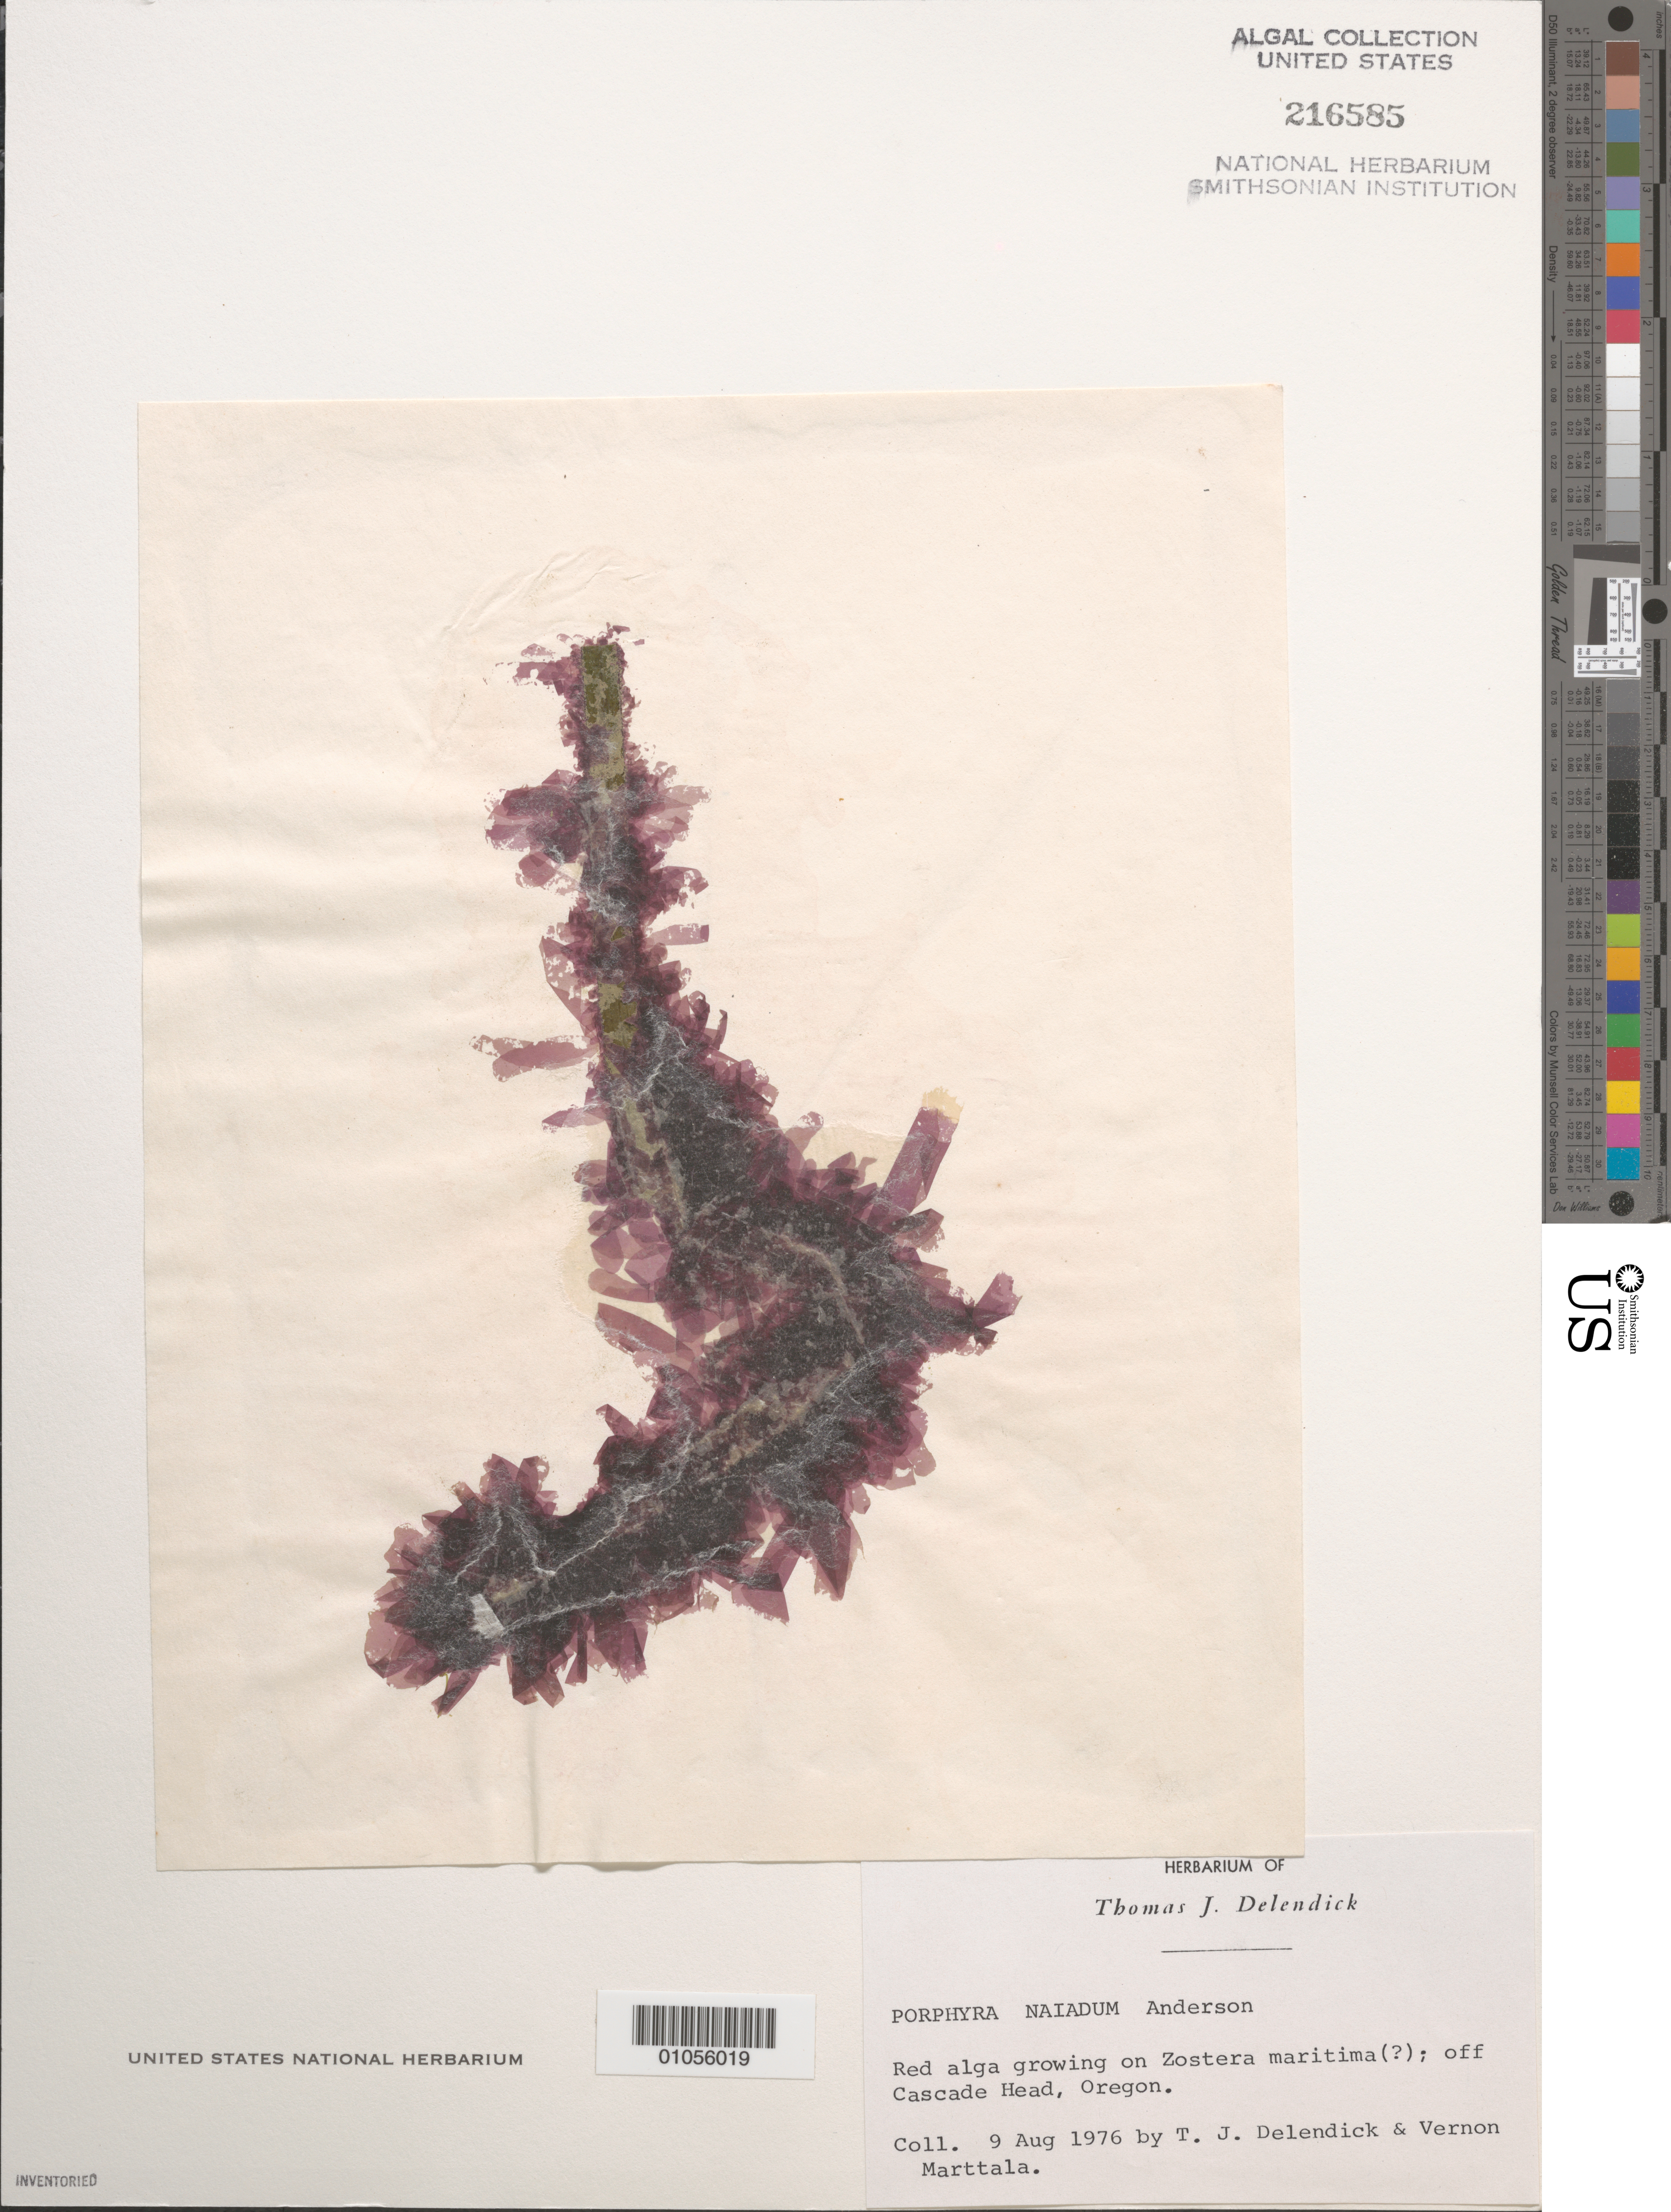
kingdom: Plantae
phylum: Rhodophyta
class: Compsopogonophyceae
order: Erythropeltidales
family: Erythrotrichiaceae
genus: Smithora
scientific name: Smithora naiadum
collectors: T. Delendick & V. Marttala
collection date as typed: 09 Aug 1976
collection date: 1976-08-09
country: United States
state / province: Oregon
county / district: Tillamook County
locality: Off the coast of Cascade Head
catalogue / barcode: US 216585